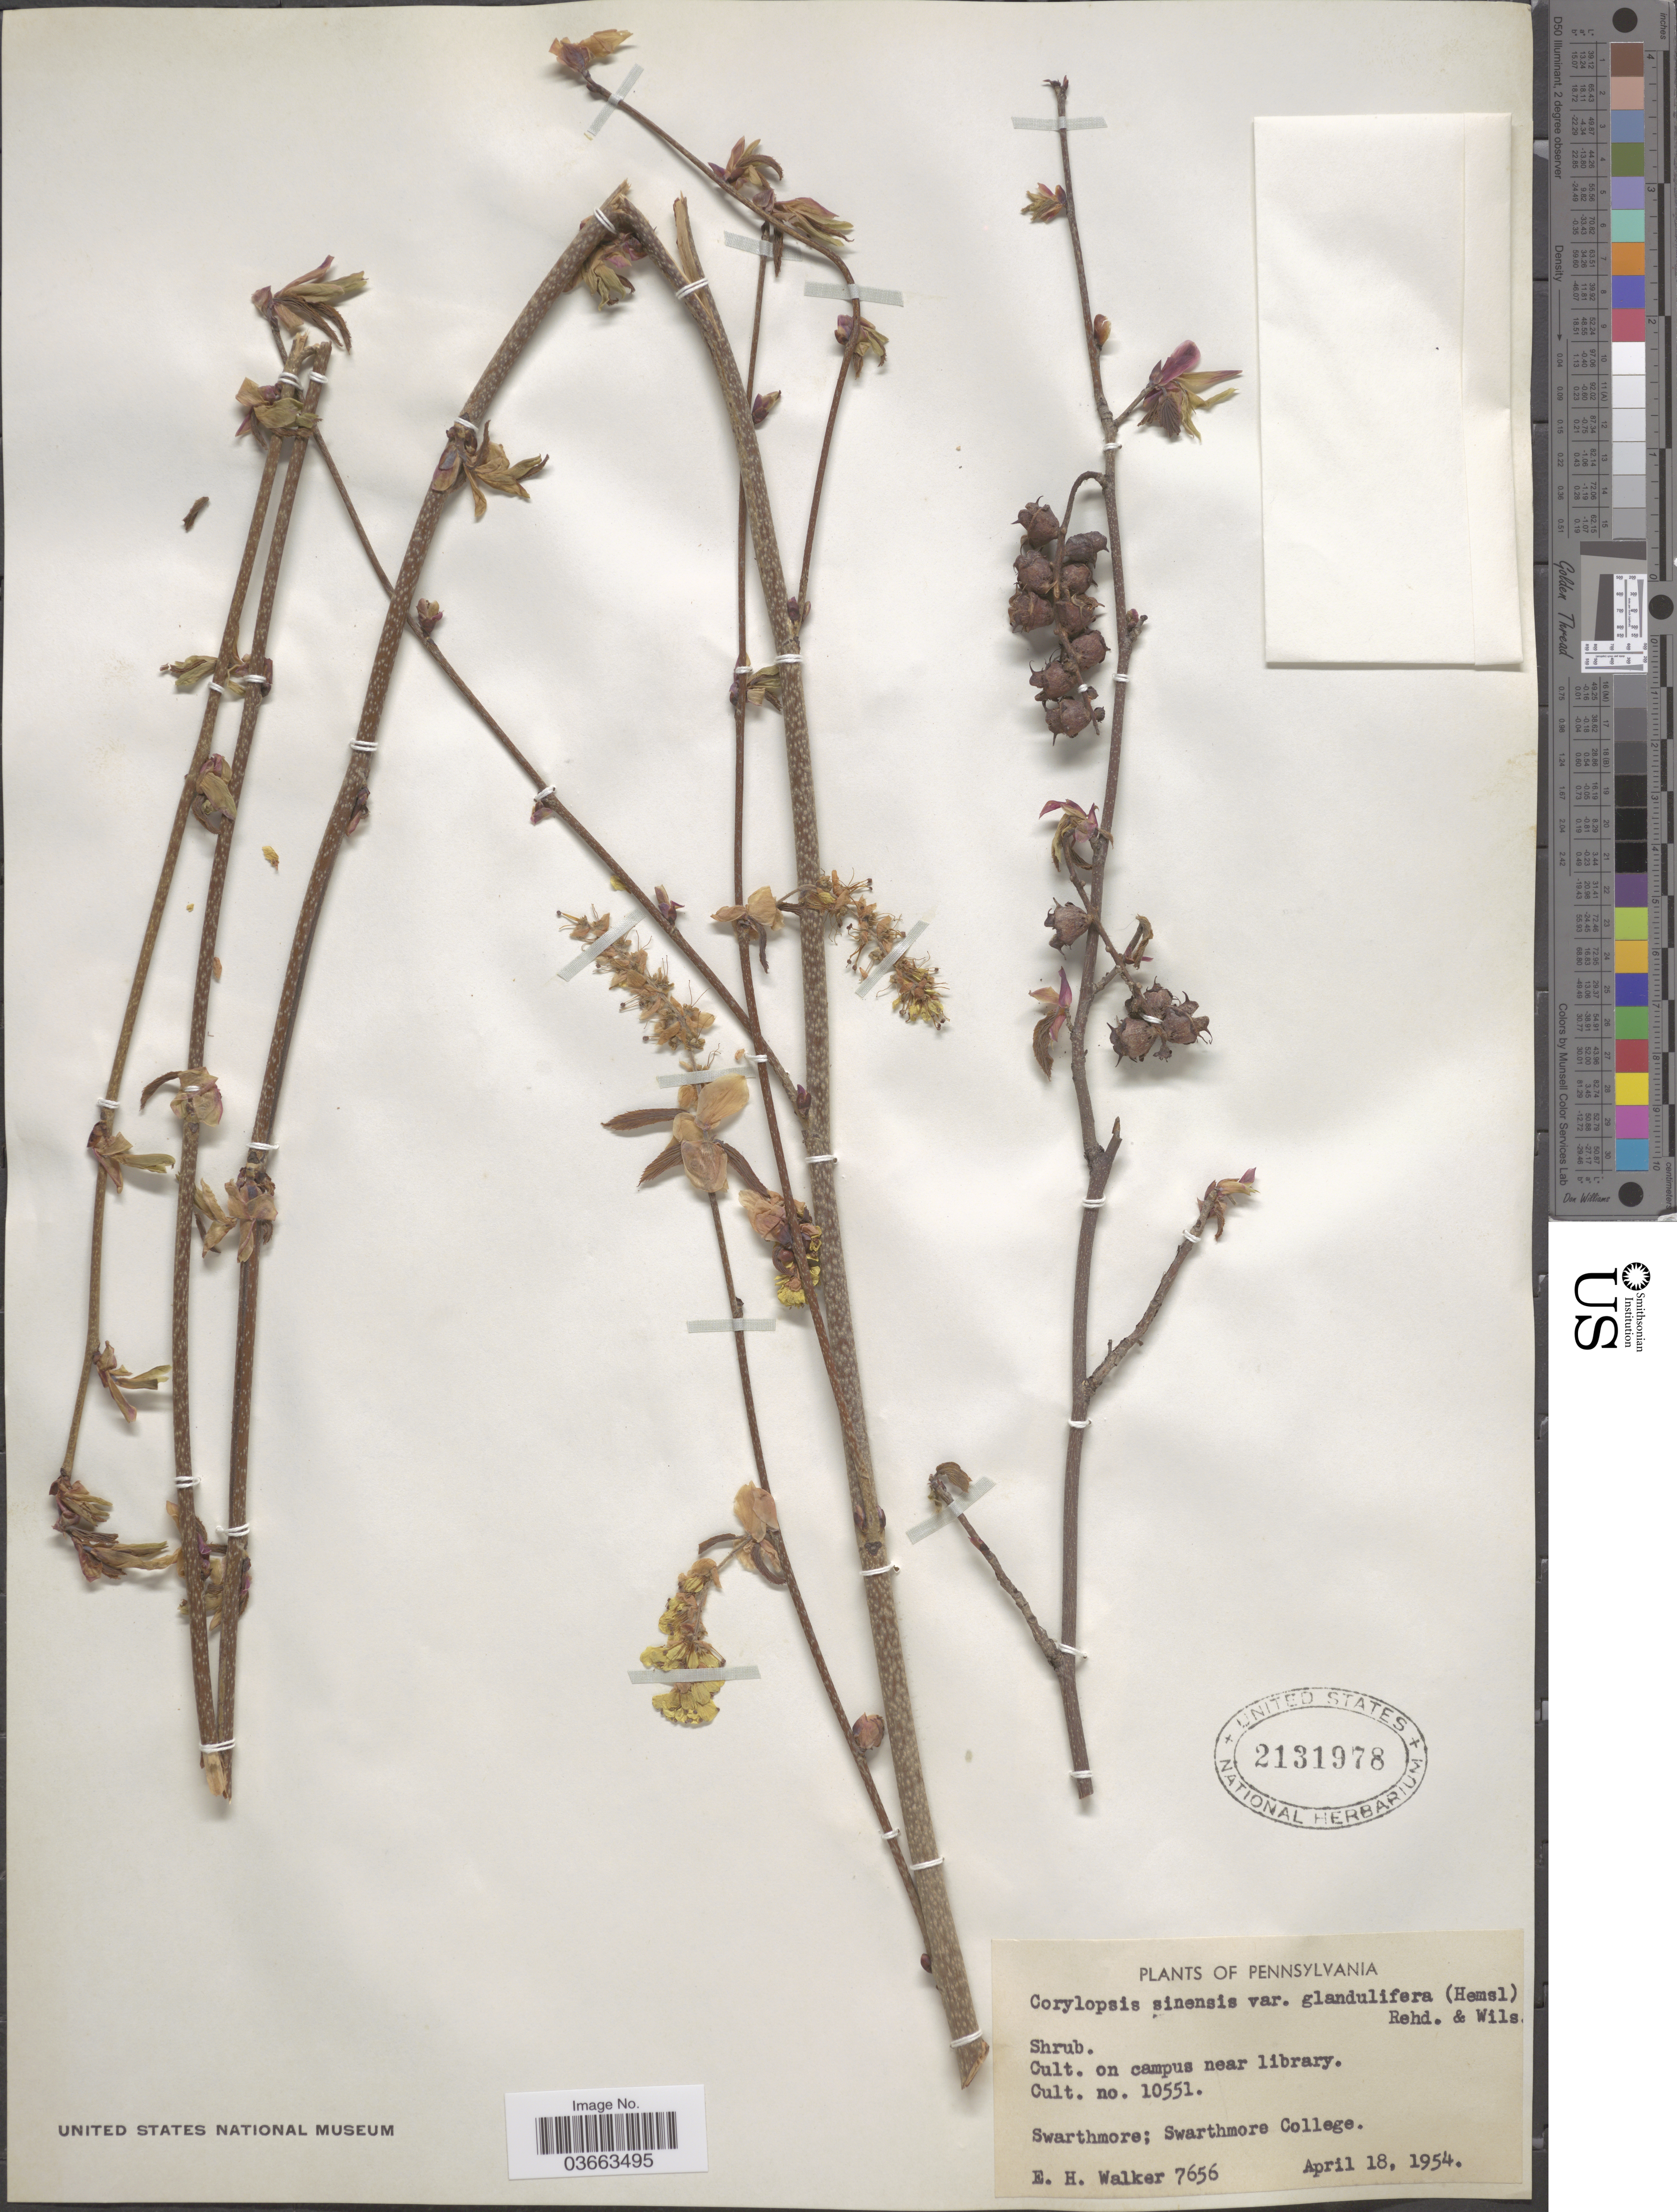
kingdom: Plantae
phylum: Tracheophyta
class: Magnoliopsida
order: Saxifragales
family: Hamamelidaceae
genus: Corylopsis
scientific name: Corylopsis sinensis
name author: Hemsl.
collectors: E. H. Walker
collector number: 7656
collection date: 1954-04-18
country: United States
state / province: Pennsylvania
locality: Campus near library. Swarthmore; Swarthmore College.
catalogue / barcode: US 2131978